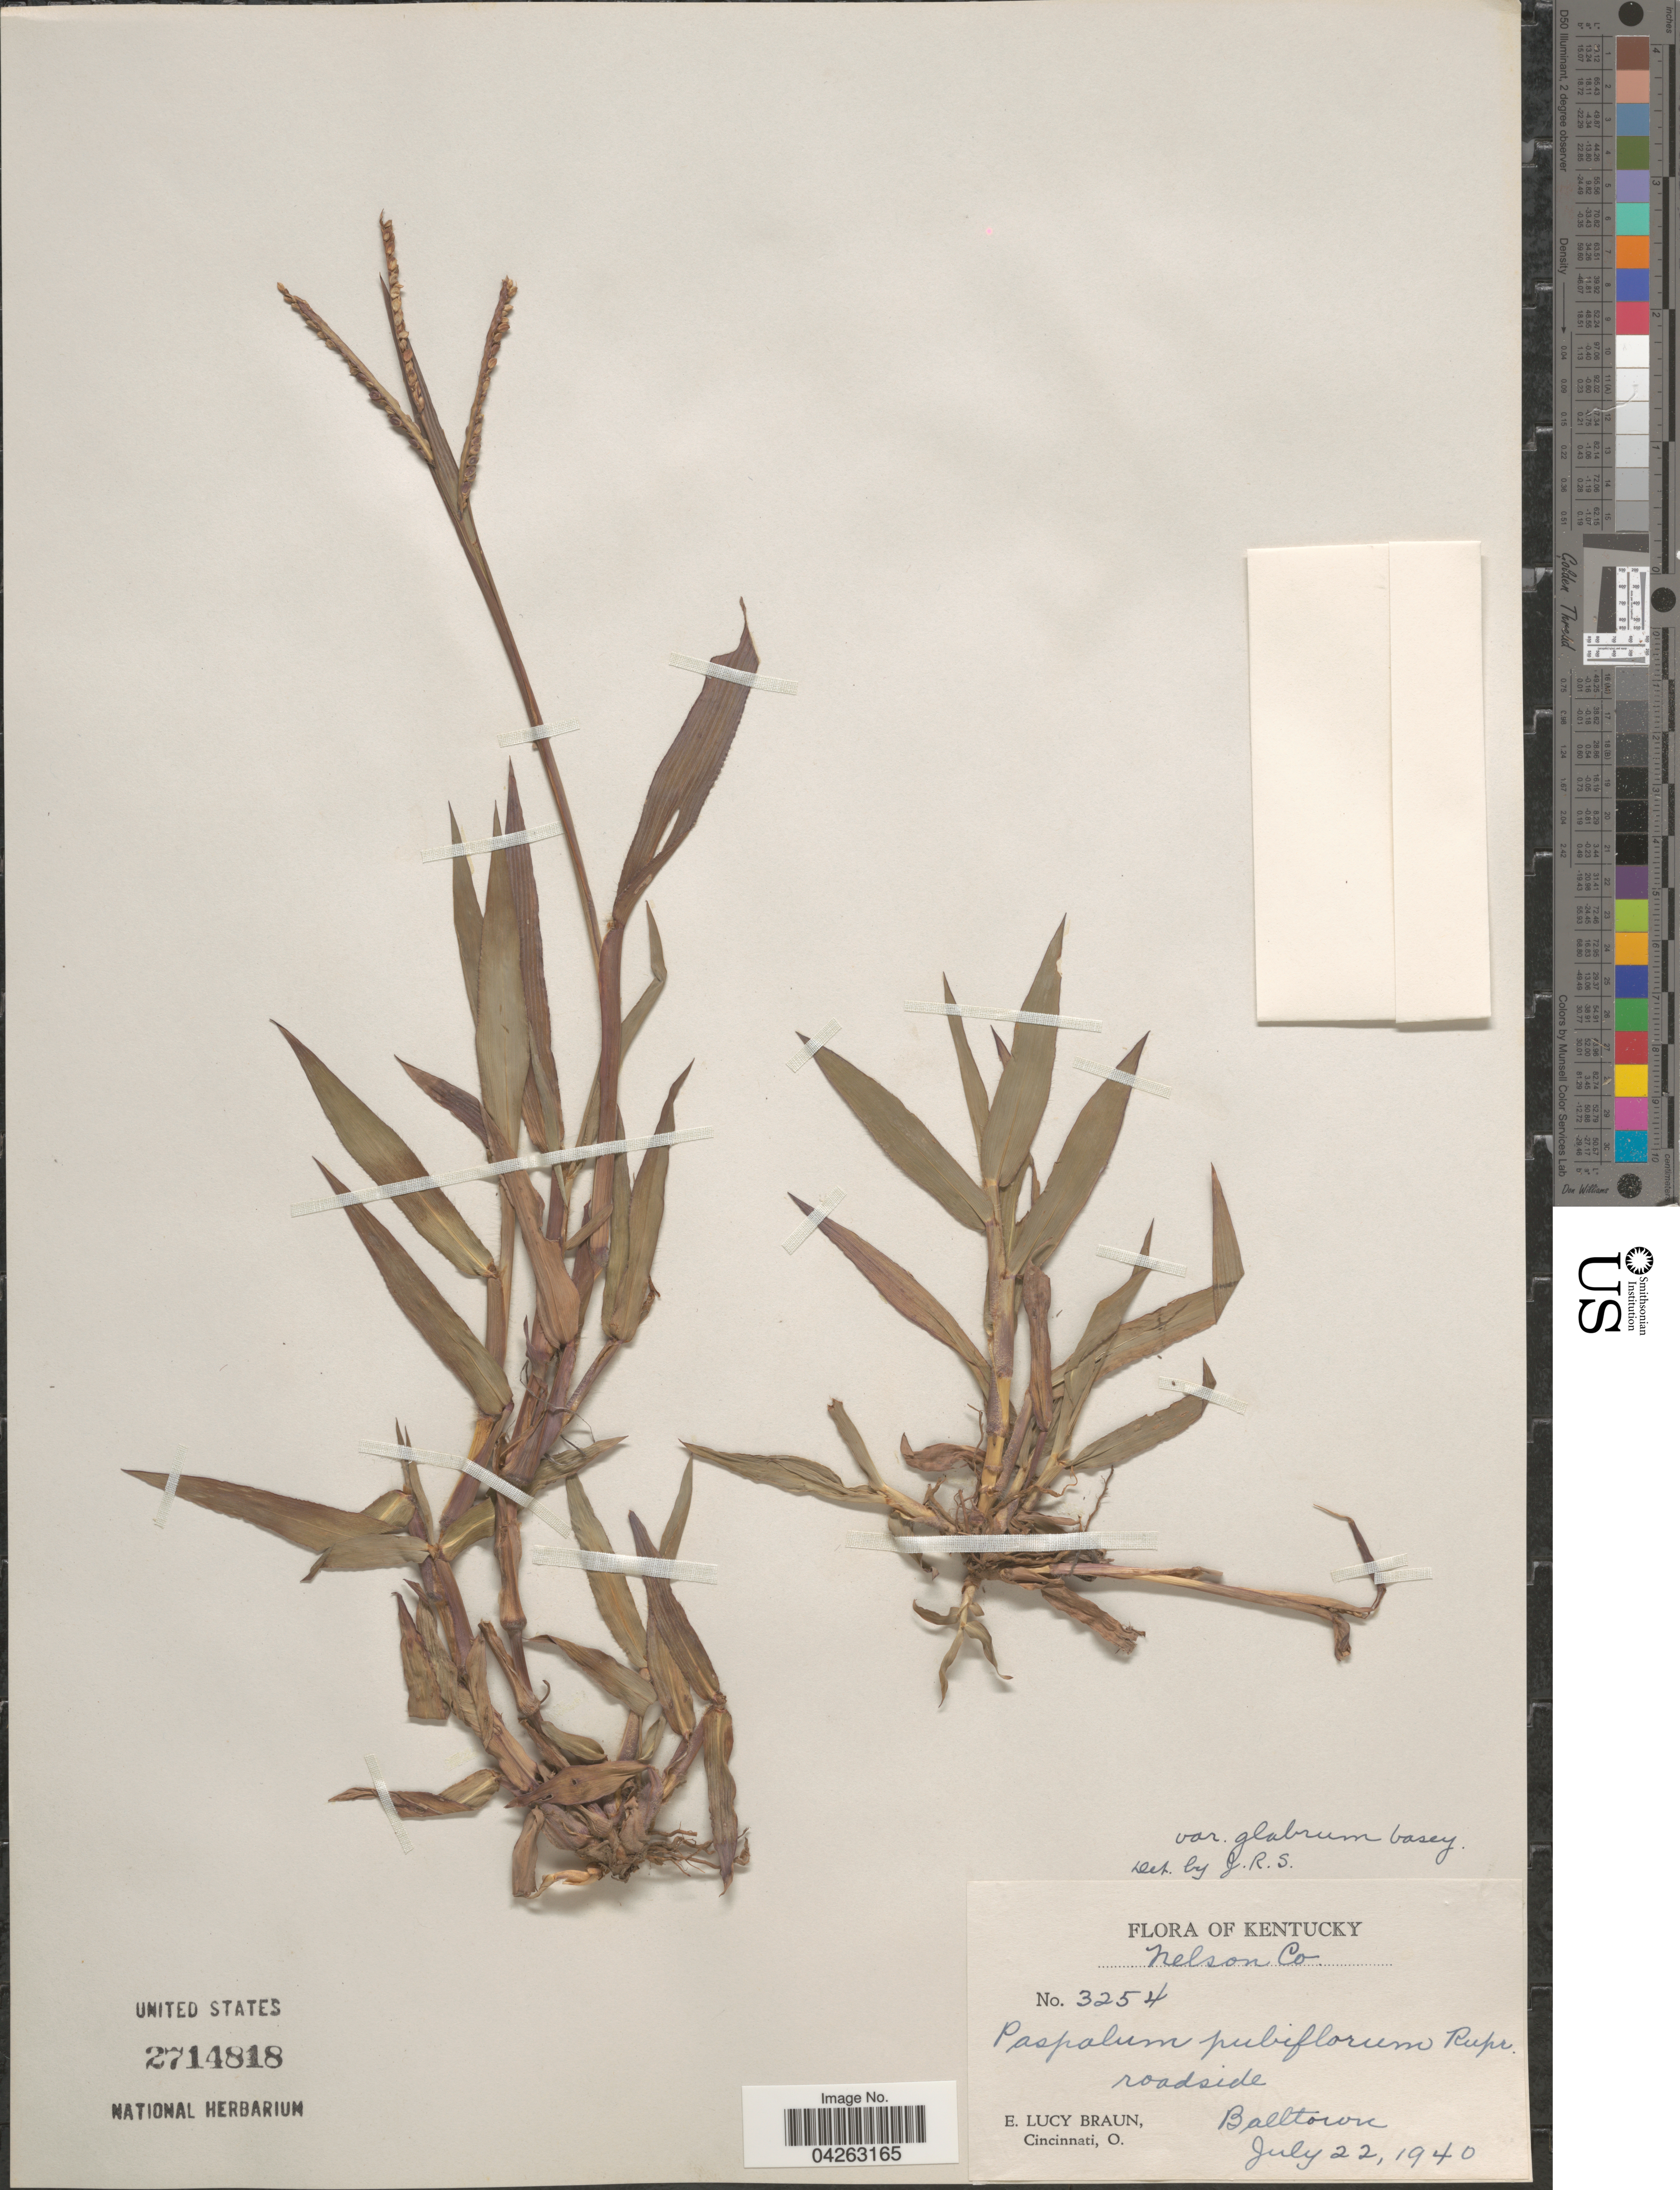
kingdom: Plantae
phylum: Tracheophyta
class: Liliopsida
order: Poales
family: Poaceae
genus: Paspalum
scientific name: Paspalum pubiflorum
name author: Rupr. ex E. Fourn.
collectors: E. L. Braun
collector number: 3254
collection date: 1940-07-22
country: United States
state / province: Kentucky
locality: Nelson Co. Balltown.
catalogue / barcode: US 2714818